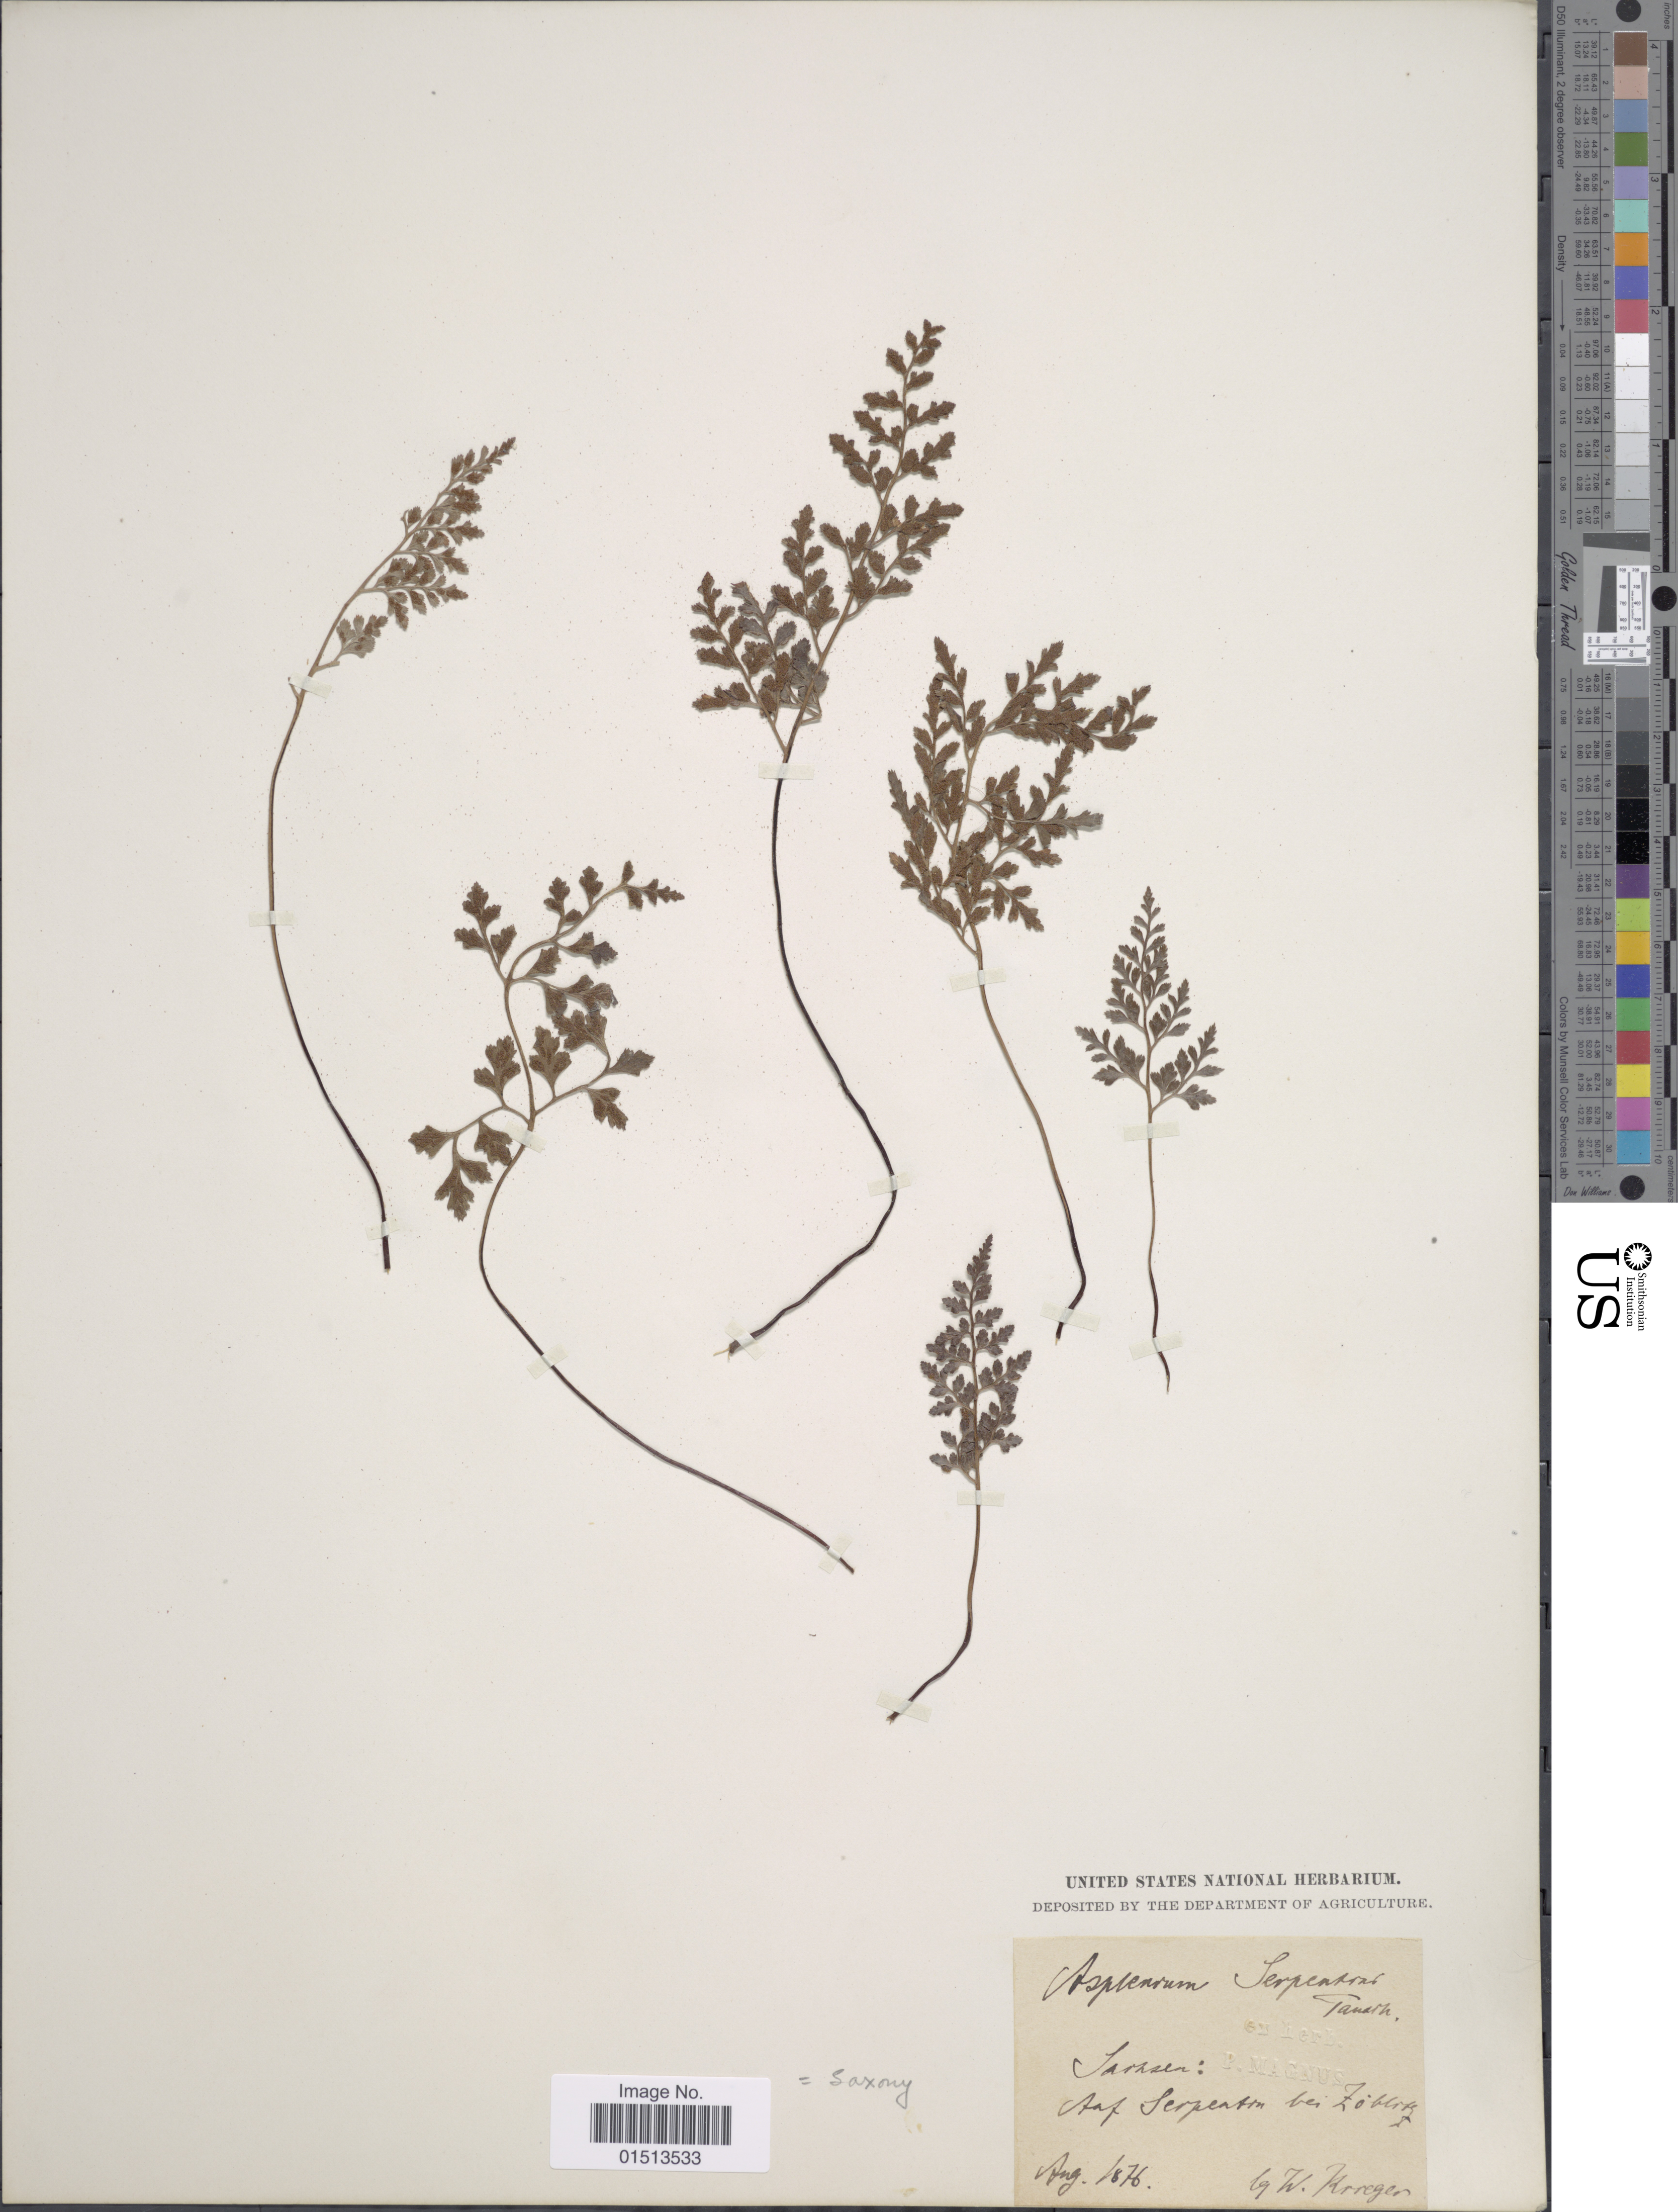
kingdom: Plantae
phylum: Tracheophyta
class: Polypodiopsida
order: Polypodiales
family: Aspleniaceae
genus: Asplenium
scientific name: Asplenium adiantum-nigrum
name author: L.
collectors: W. Kroeger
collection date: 1876-08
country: Germany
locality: Sarsen: Auf Serpenten bei Zobbblis. [interpreted]